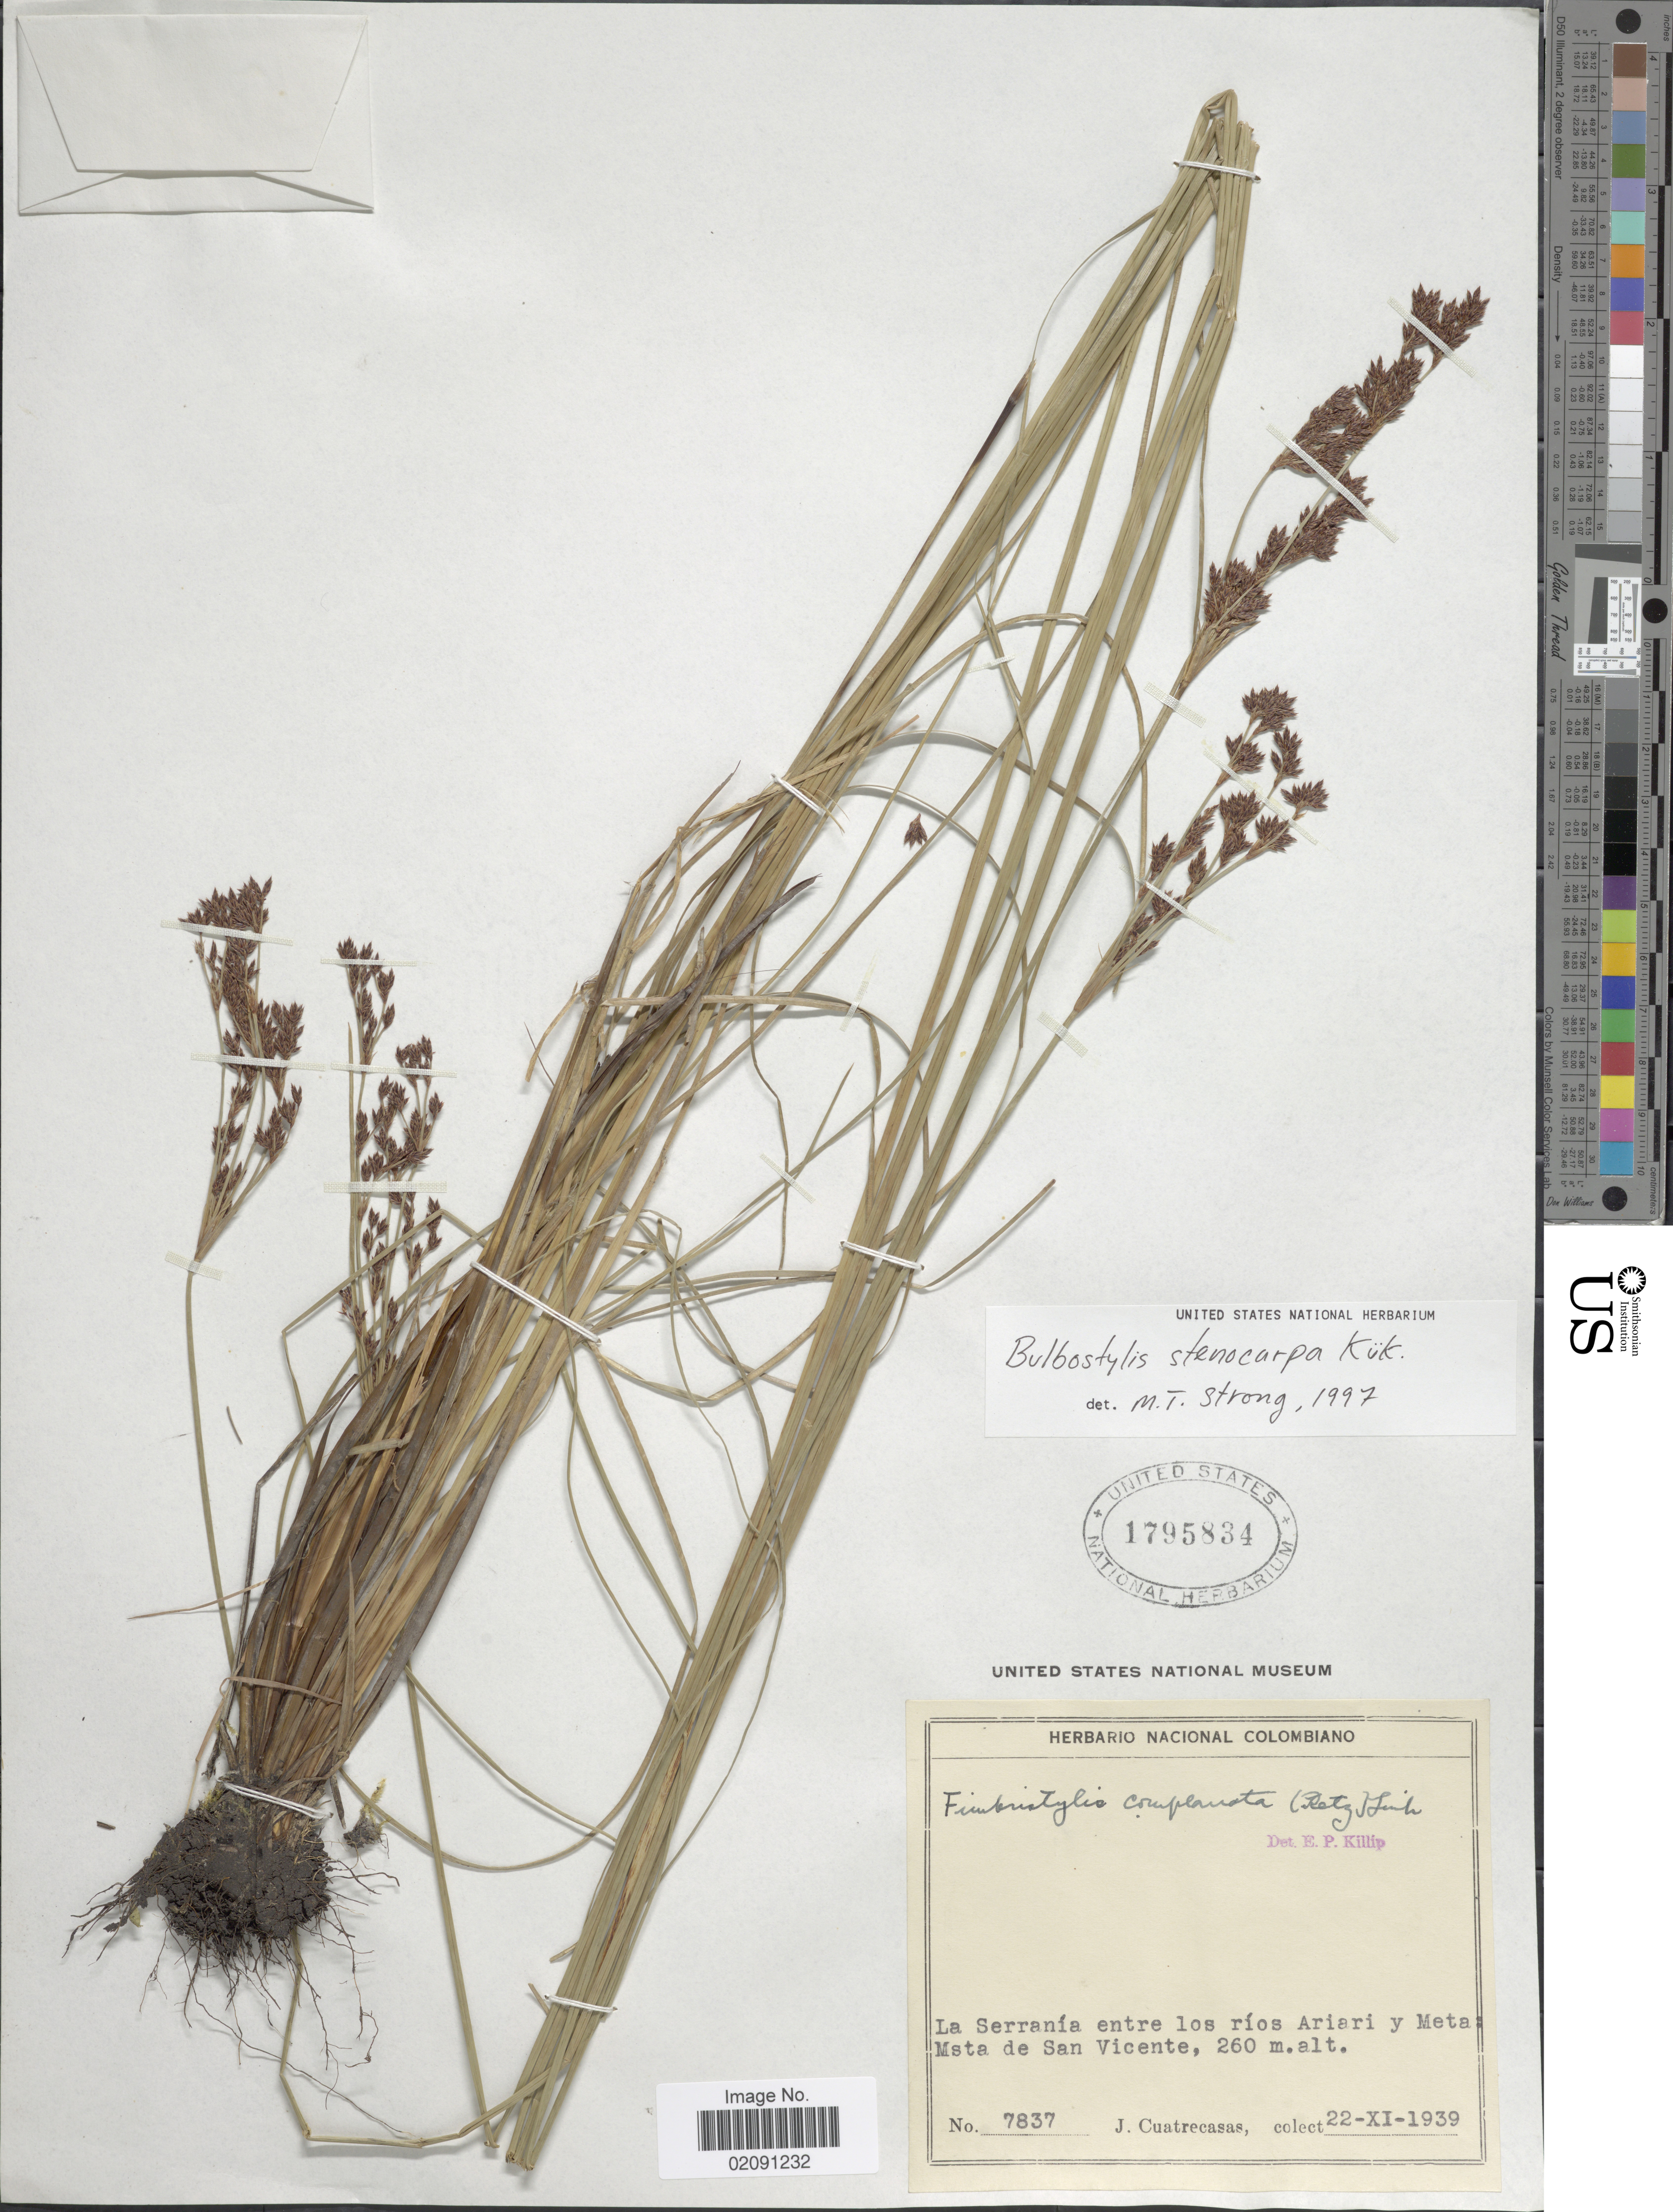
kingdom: Plantae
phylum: Tracheophyta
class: Liliopsida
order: Poales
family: Cyperaceae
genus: Bulbostylis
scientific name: Bulbostylis stenocarpa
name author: Kük.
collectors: J. Cuatrecasas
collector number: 7837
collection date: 1939-11-22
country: Colombia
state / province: Meta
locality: La Serrania entre los rios Ariari y Meta, Msta de San Vicente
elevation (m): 260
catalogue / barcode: US 1795834